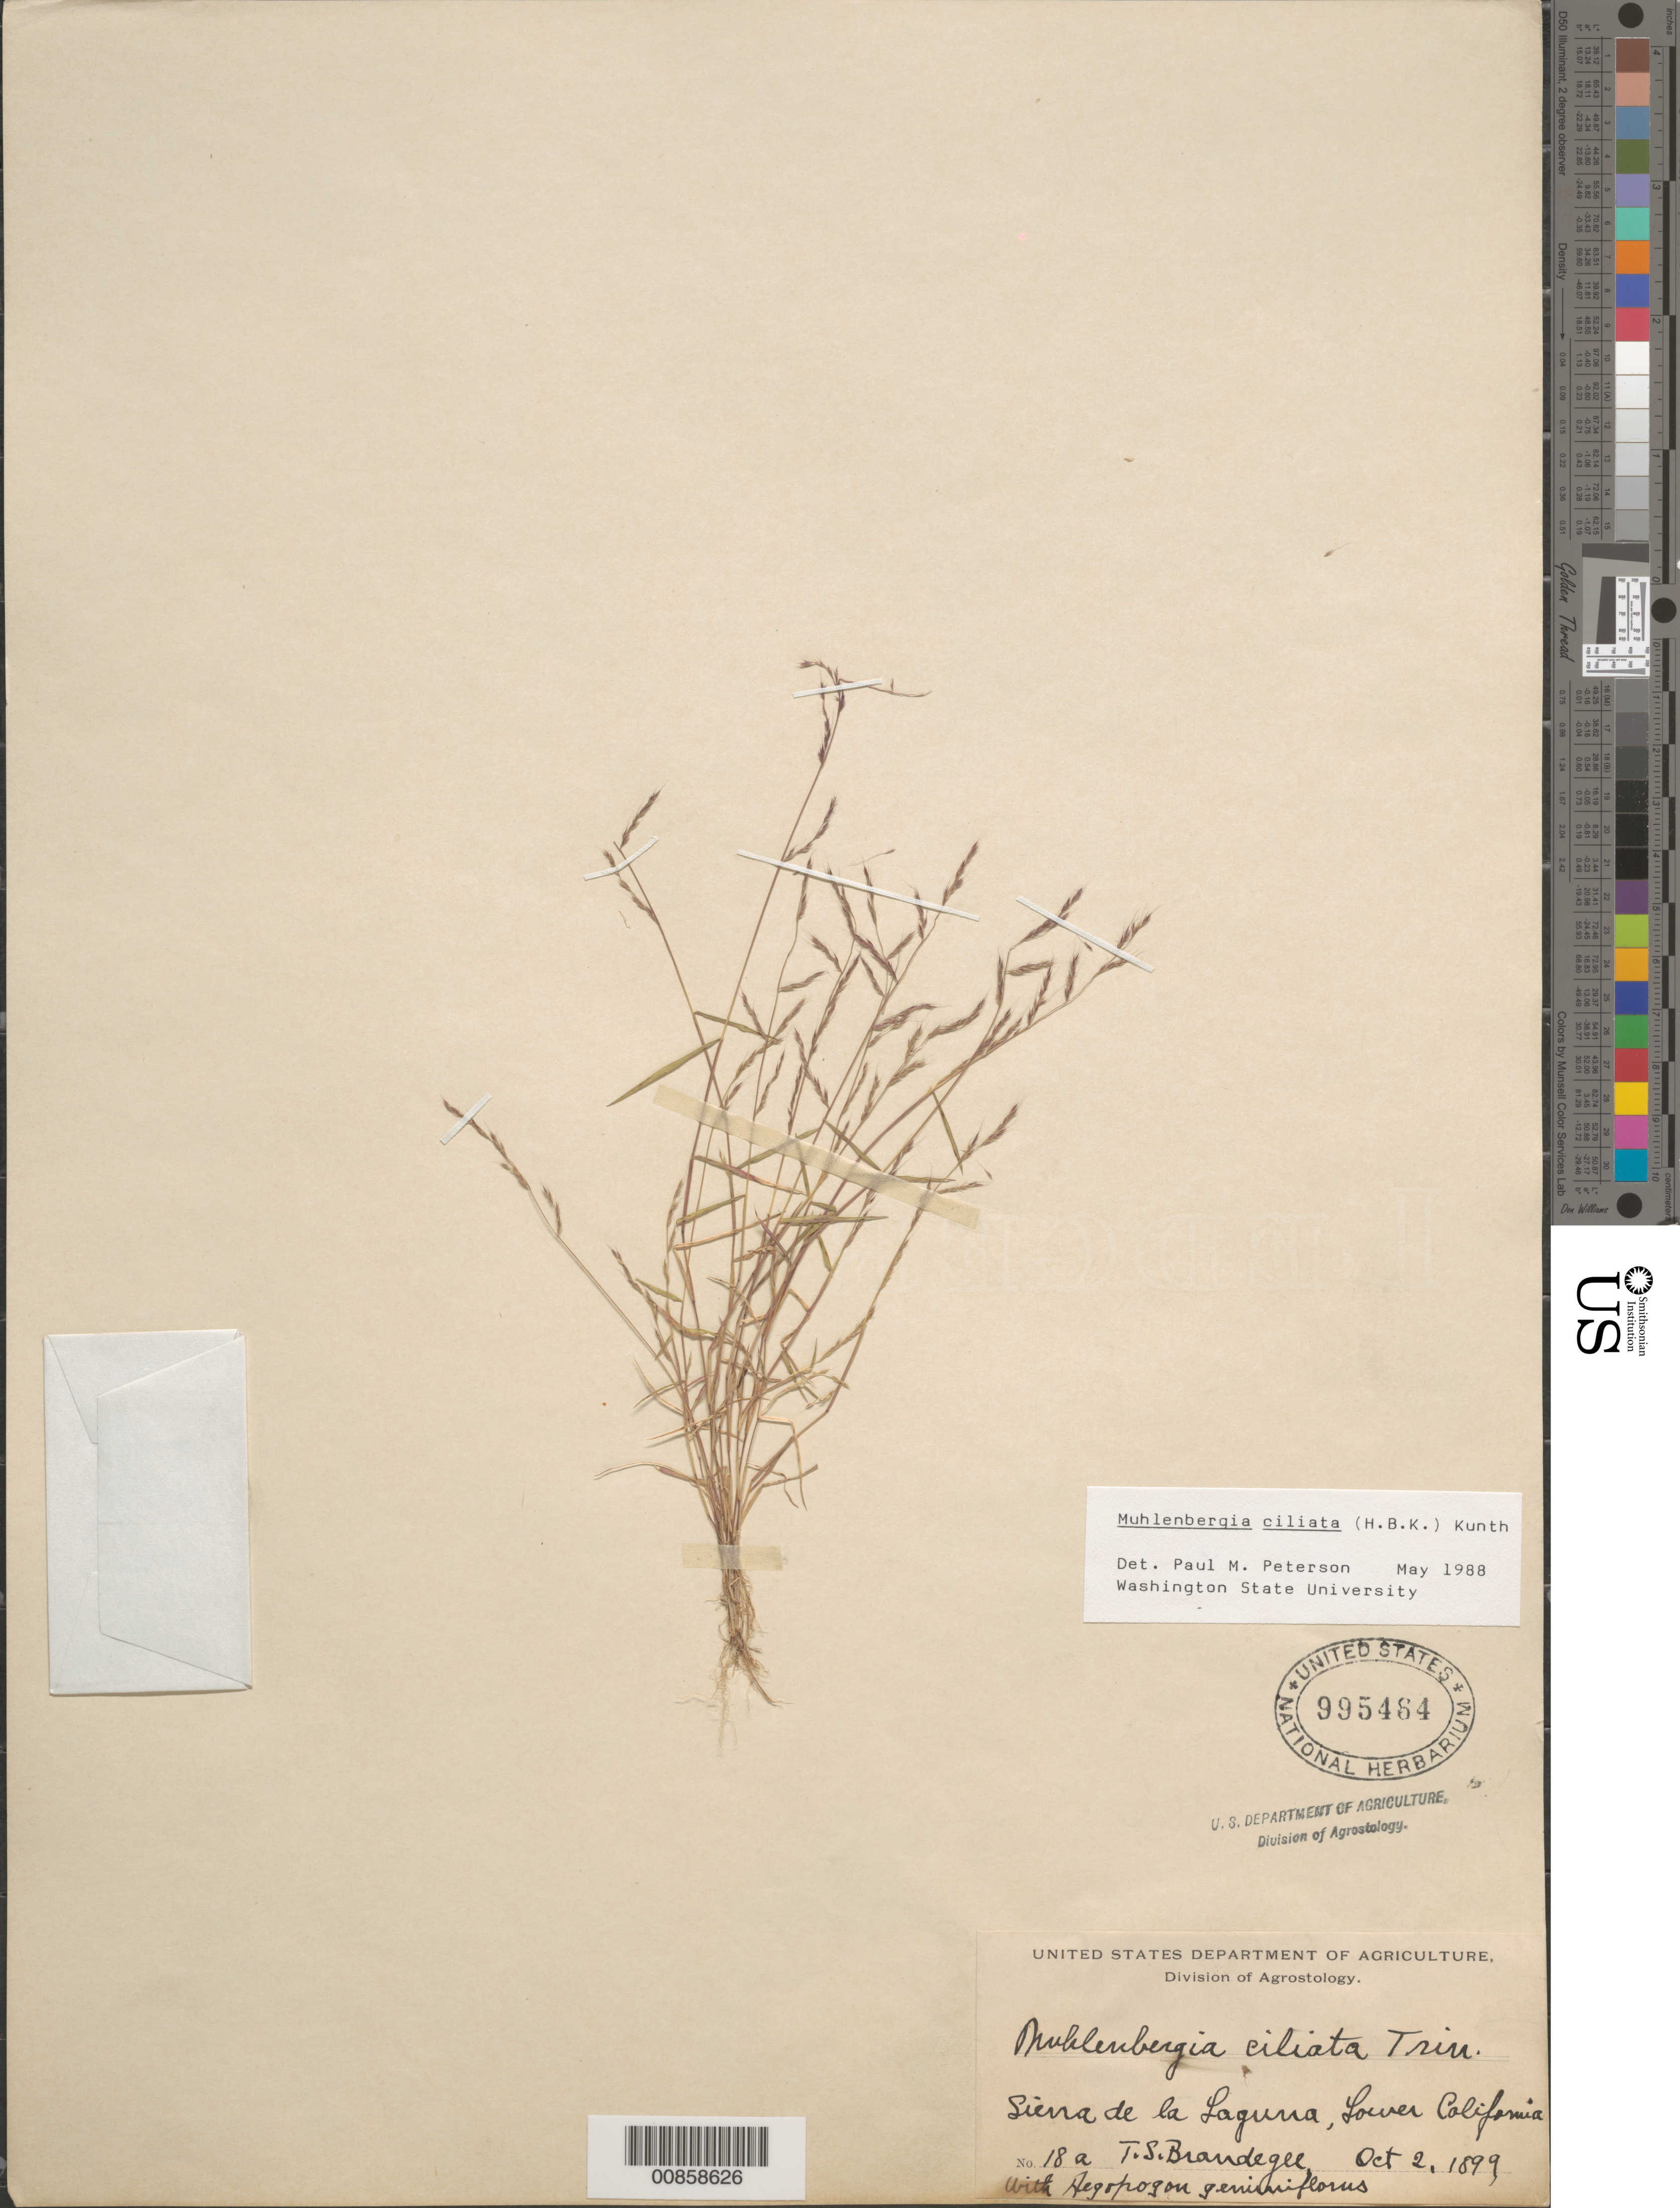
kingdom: Plantae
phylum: Tracheophyta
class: Liliopsida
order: Poales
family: Poaceae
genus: Muhlenbergia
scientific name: Muhlenbergia ciliata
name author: (Kunth) Trin.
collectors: T. S. Brandegee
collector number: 18a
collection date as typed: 02 Oct 1899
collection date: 1899-10-02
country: Mexico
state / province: Baja California Sur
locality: Sierra de la Laguna, B.C.S.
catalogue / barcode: US 995464